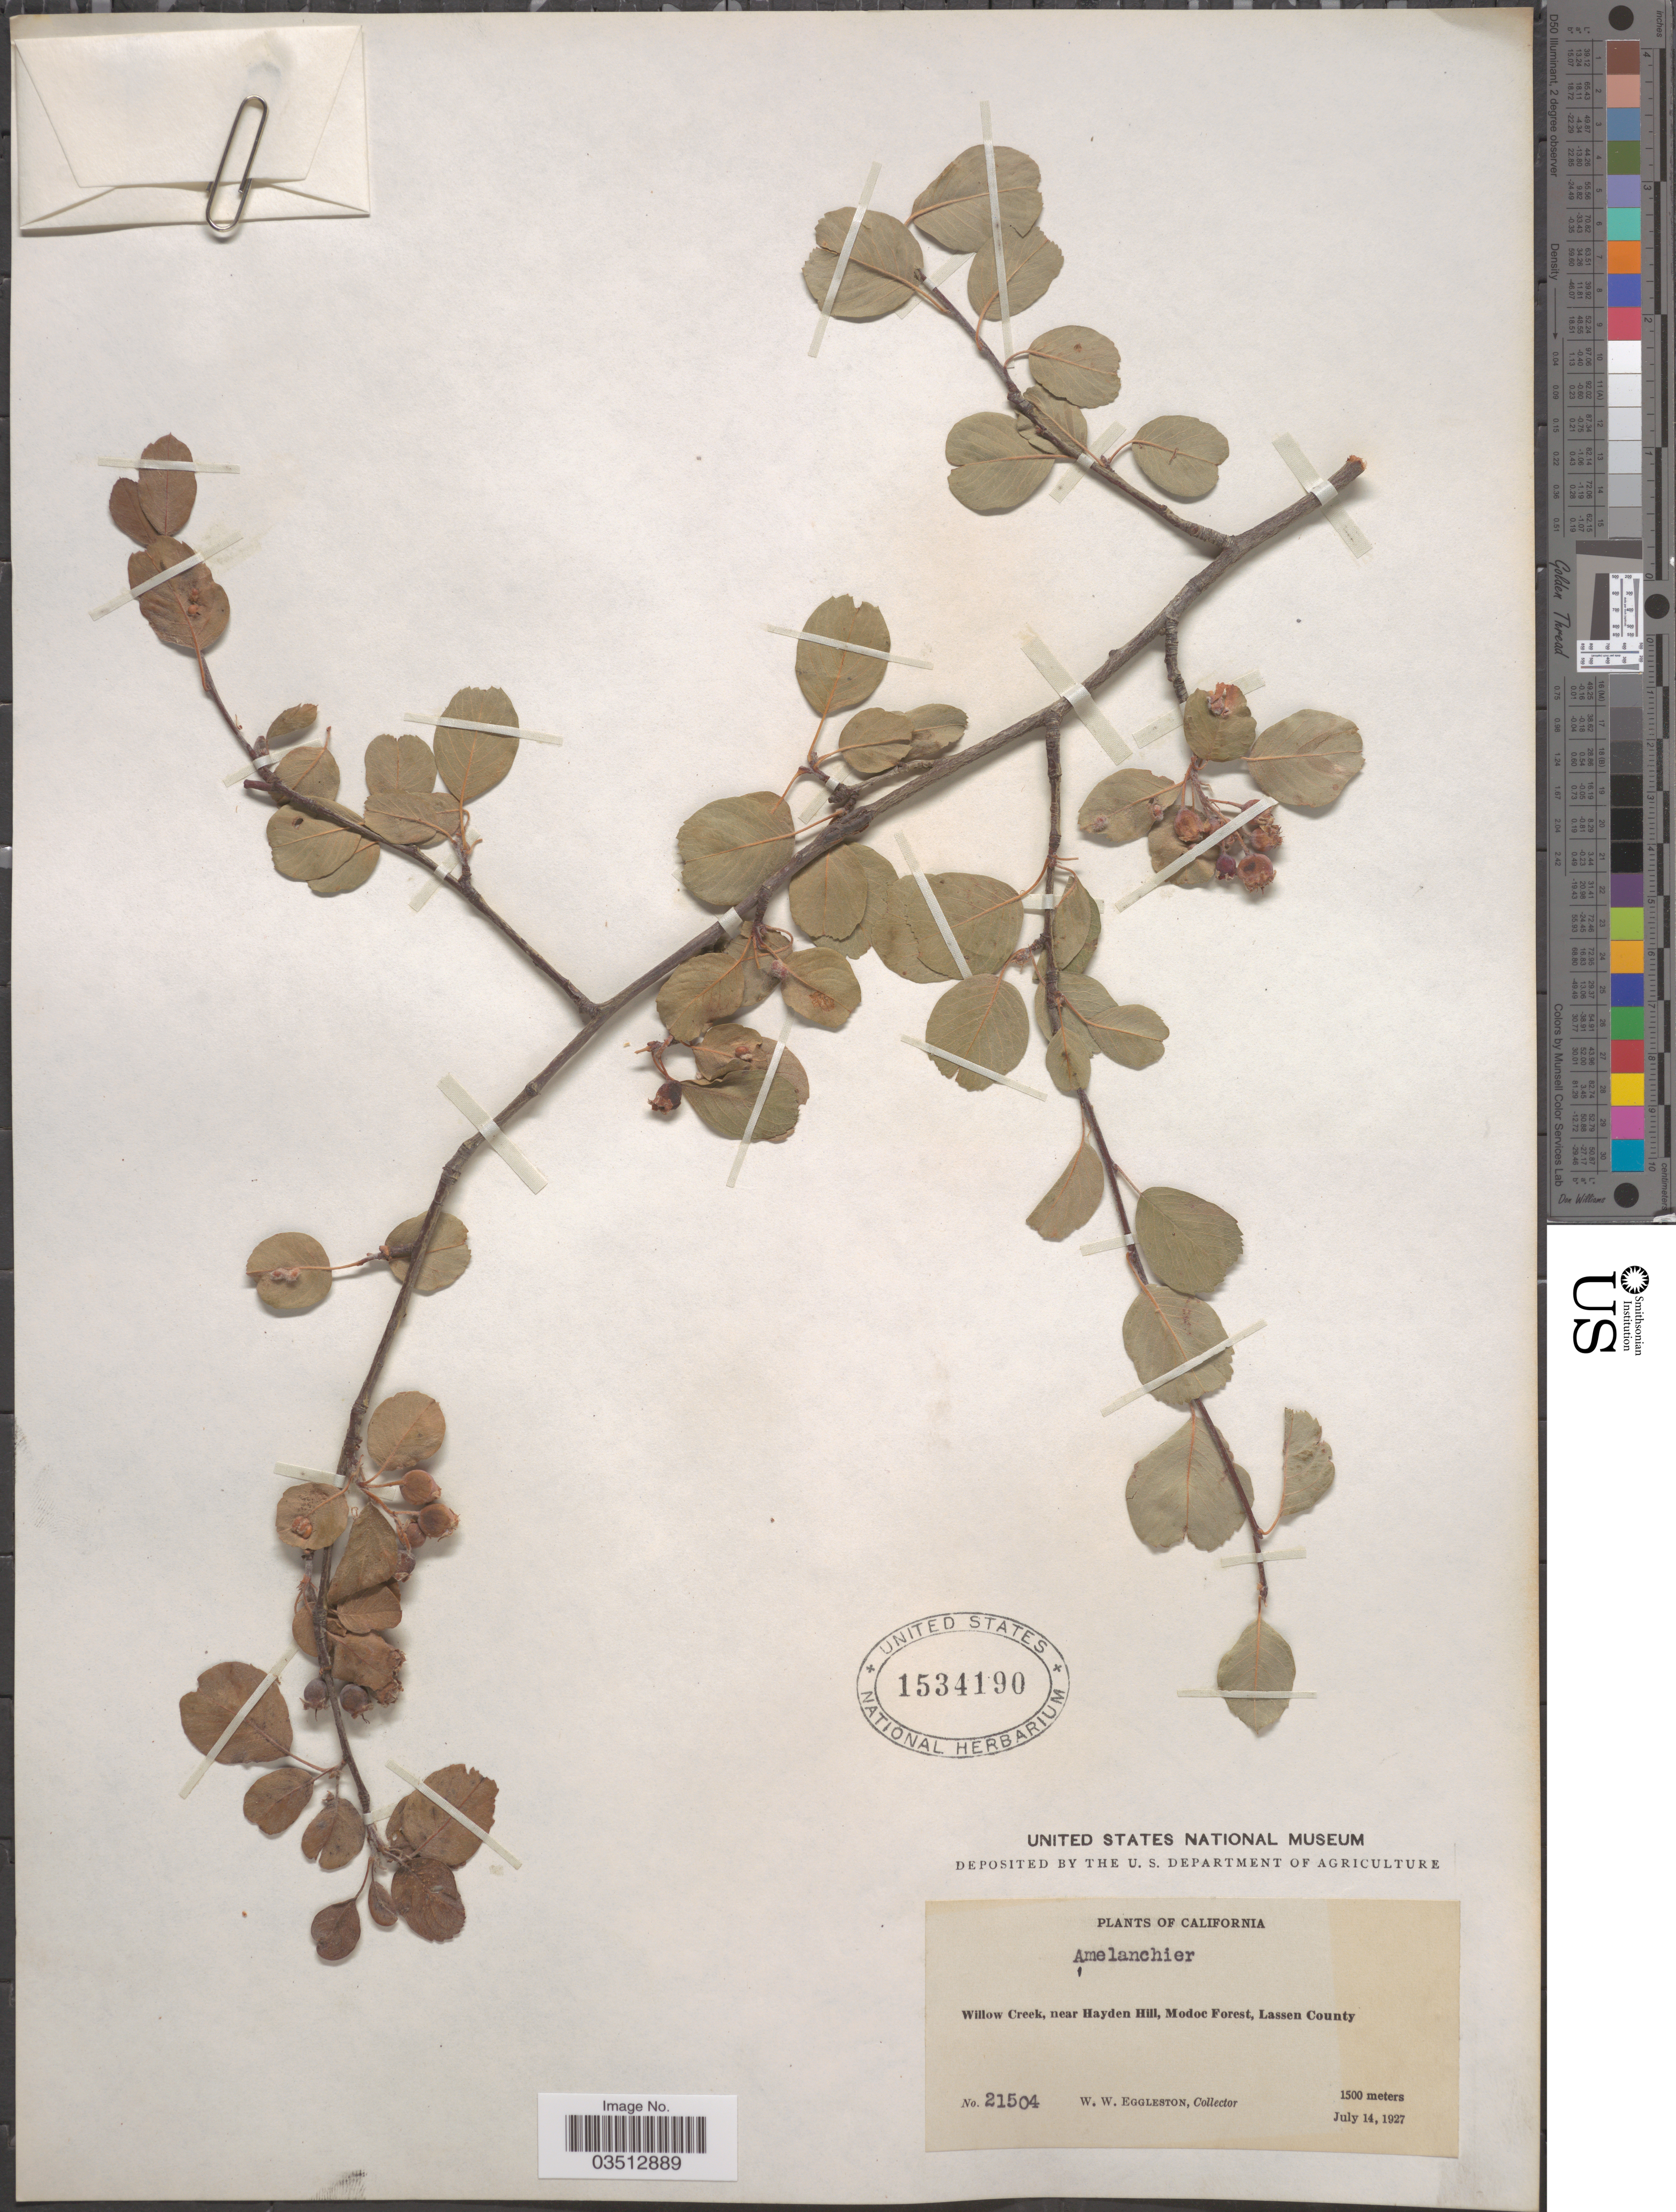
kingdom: Plantae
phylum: Tracheophyta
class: Magnoliopsida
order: Rosales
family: Rosaceae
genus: Amelanchier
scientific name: Amelanchier sp.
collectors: W. W. Eggleston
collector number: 21504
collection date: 1927-07-14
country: United States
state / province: California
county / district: Lassen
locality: Willow Creek, near Hayden Hill, Modoc Forest, Lassen County.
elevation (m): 1500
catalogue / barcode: US 1534190